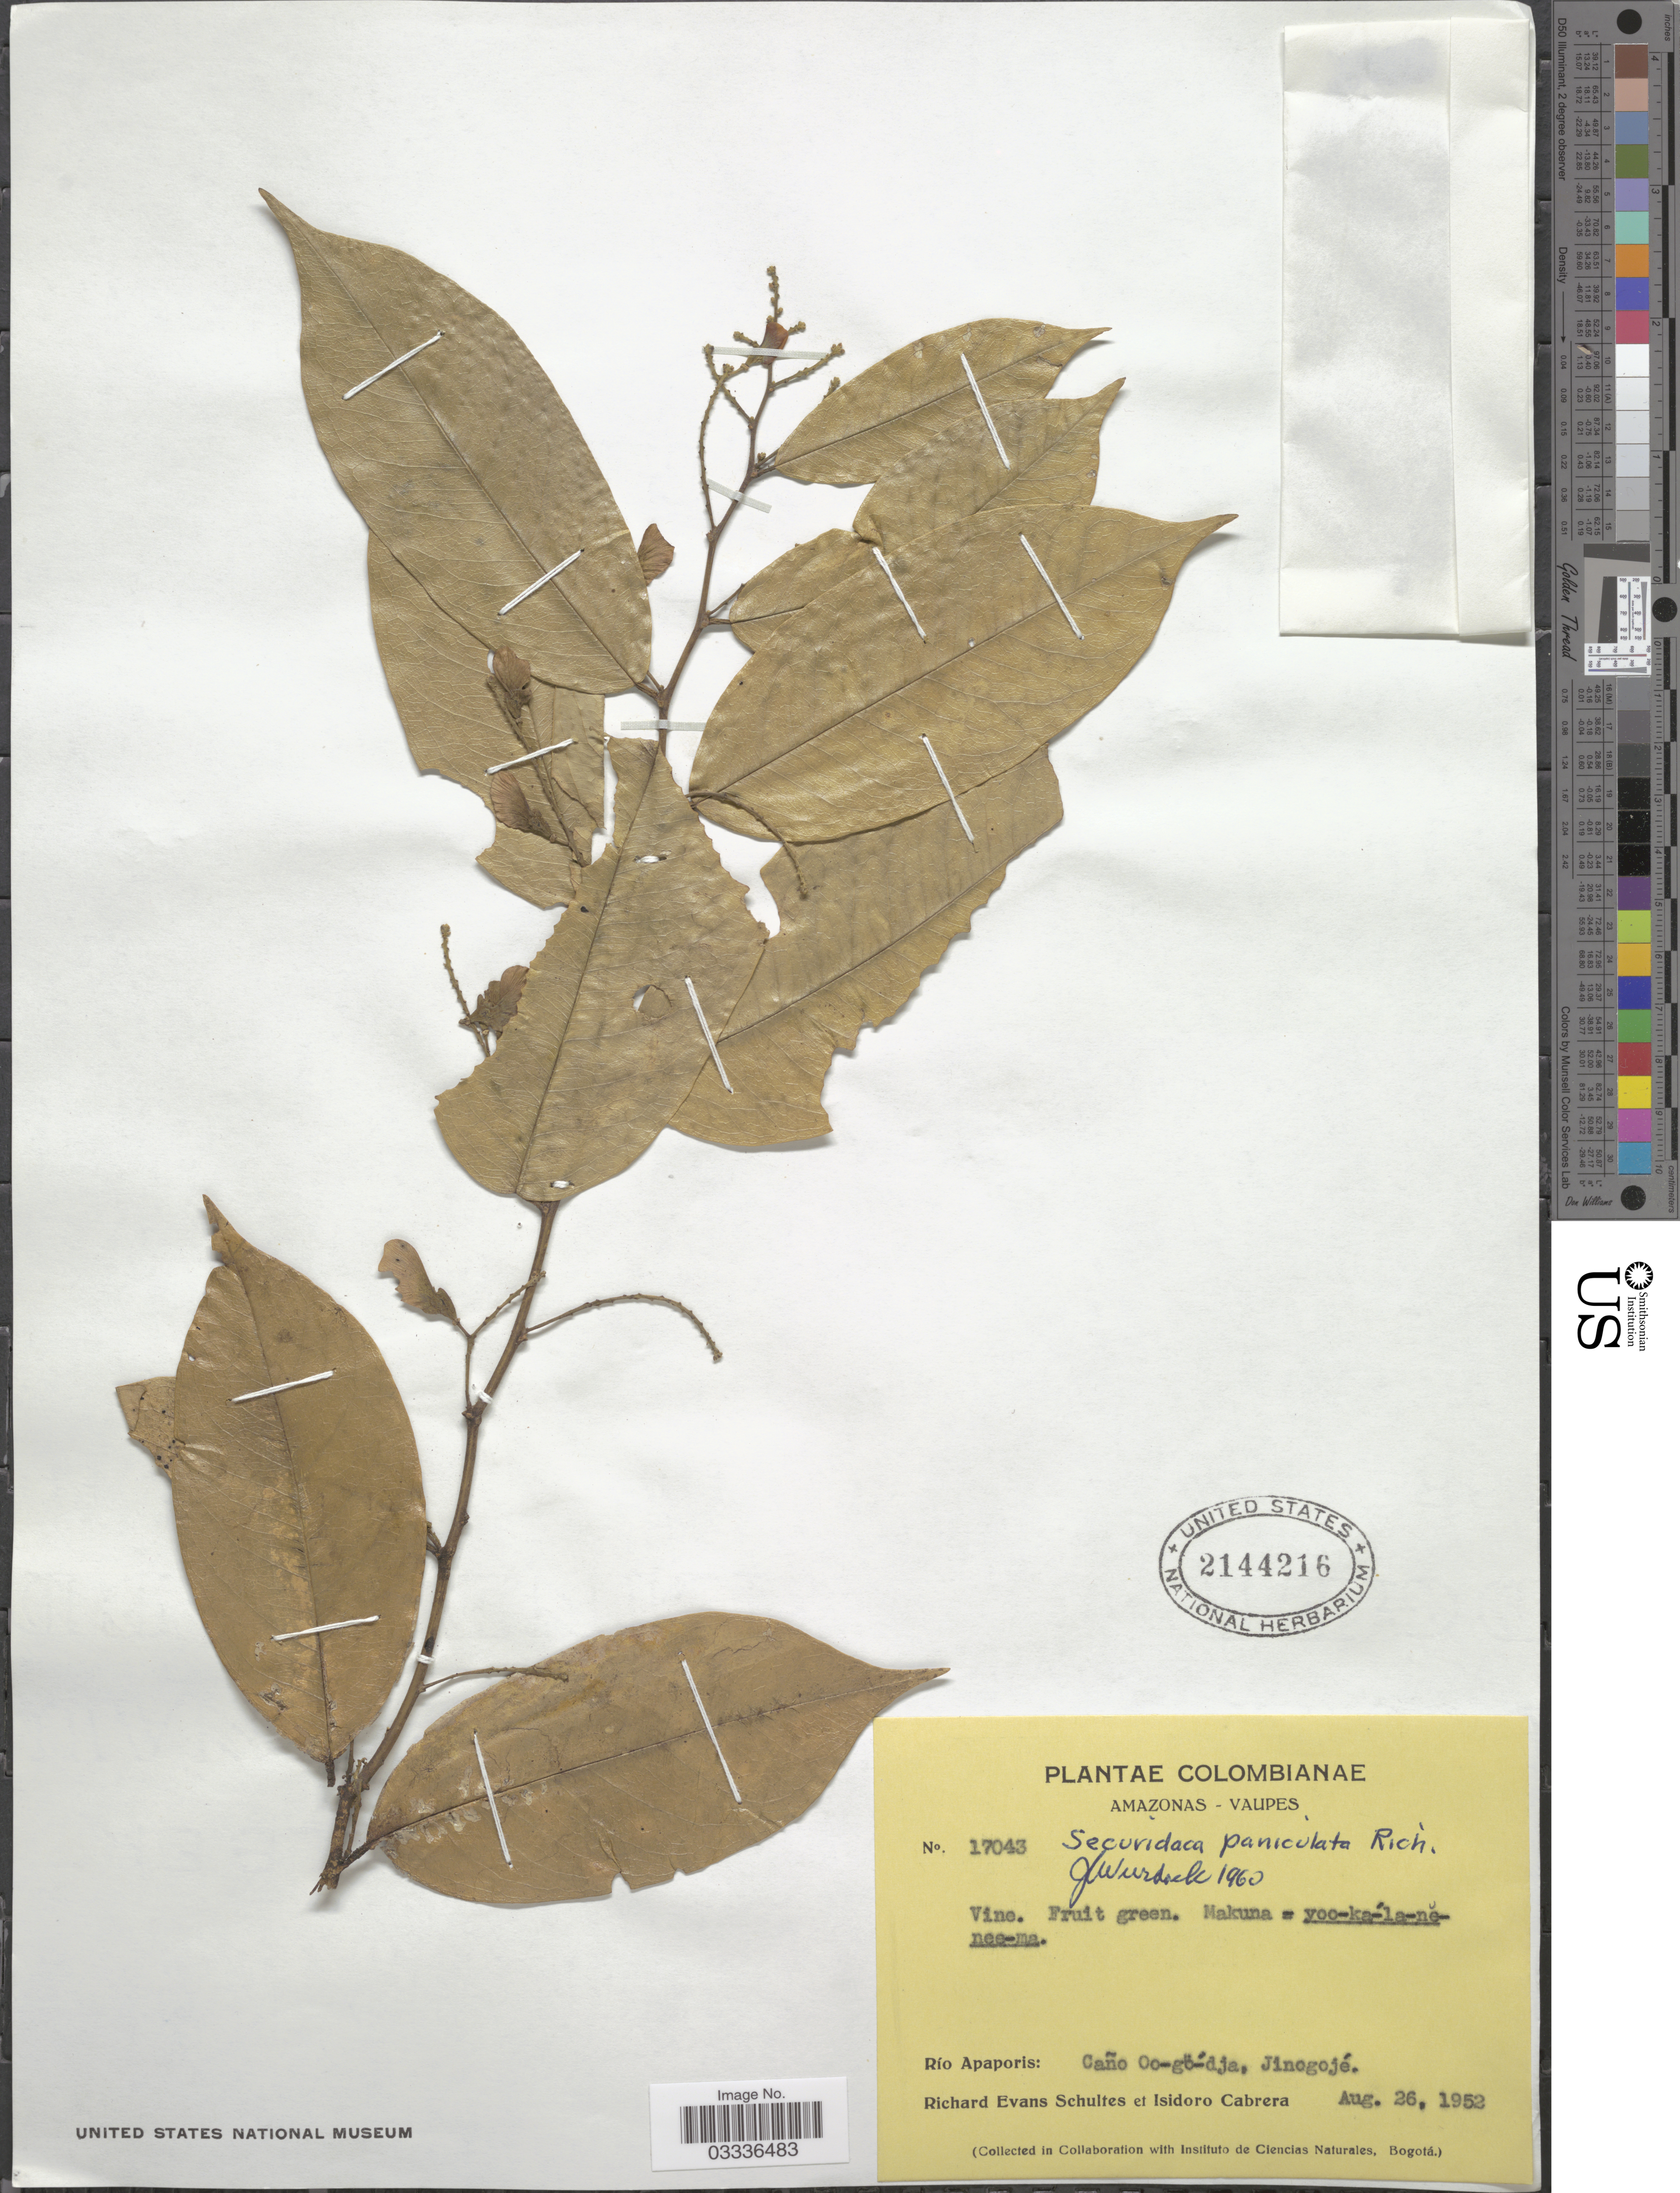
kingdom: Plantae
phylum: Tracheophyta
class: Magnoliopsida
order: Fabales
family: Polygalaceae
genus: Securidaca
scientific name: Securidaca paniculata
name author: Rich.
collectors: R. E. Schultes & I. Cabrera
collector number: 17043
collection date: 1952-08-26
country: Colombia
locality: Amazonas - Vaupes. Río Apaporis: Caño Oo-gö-dja, Jinogojé.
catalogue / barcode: US 2144216